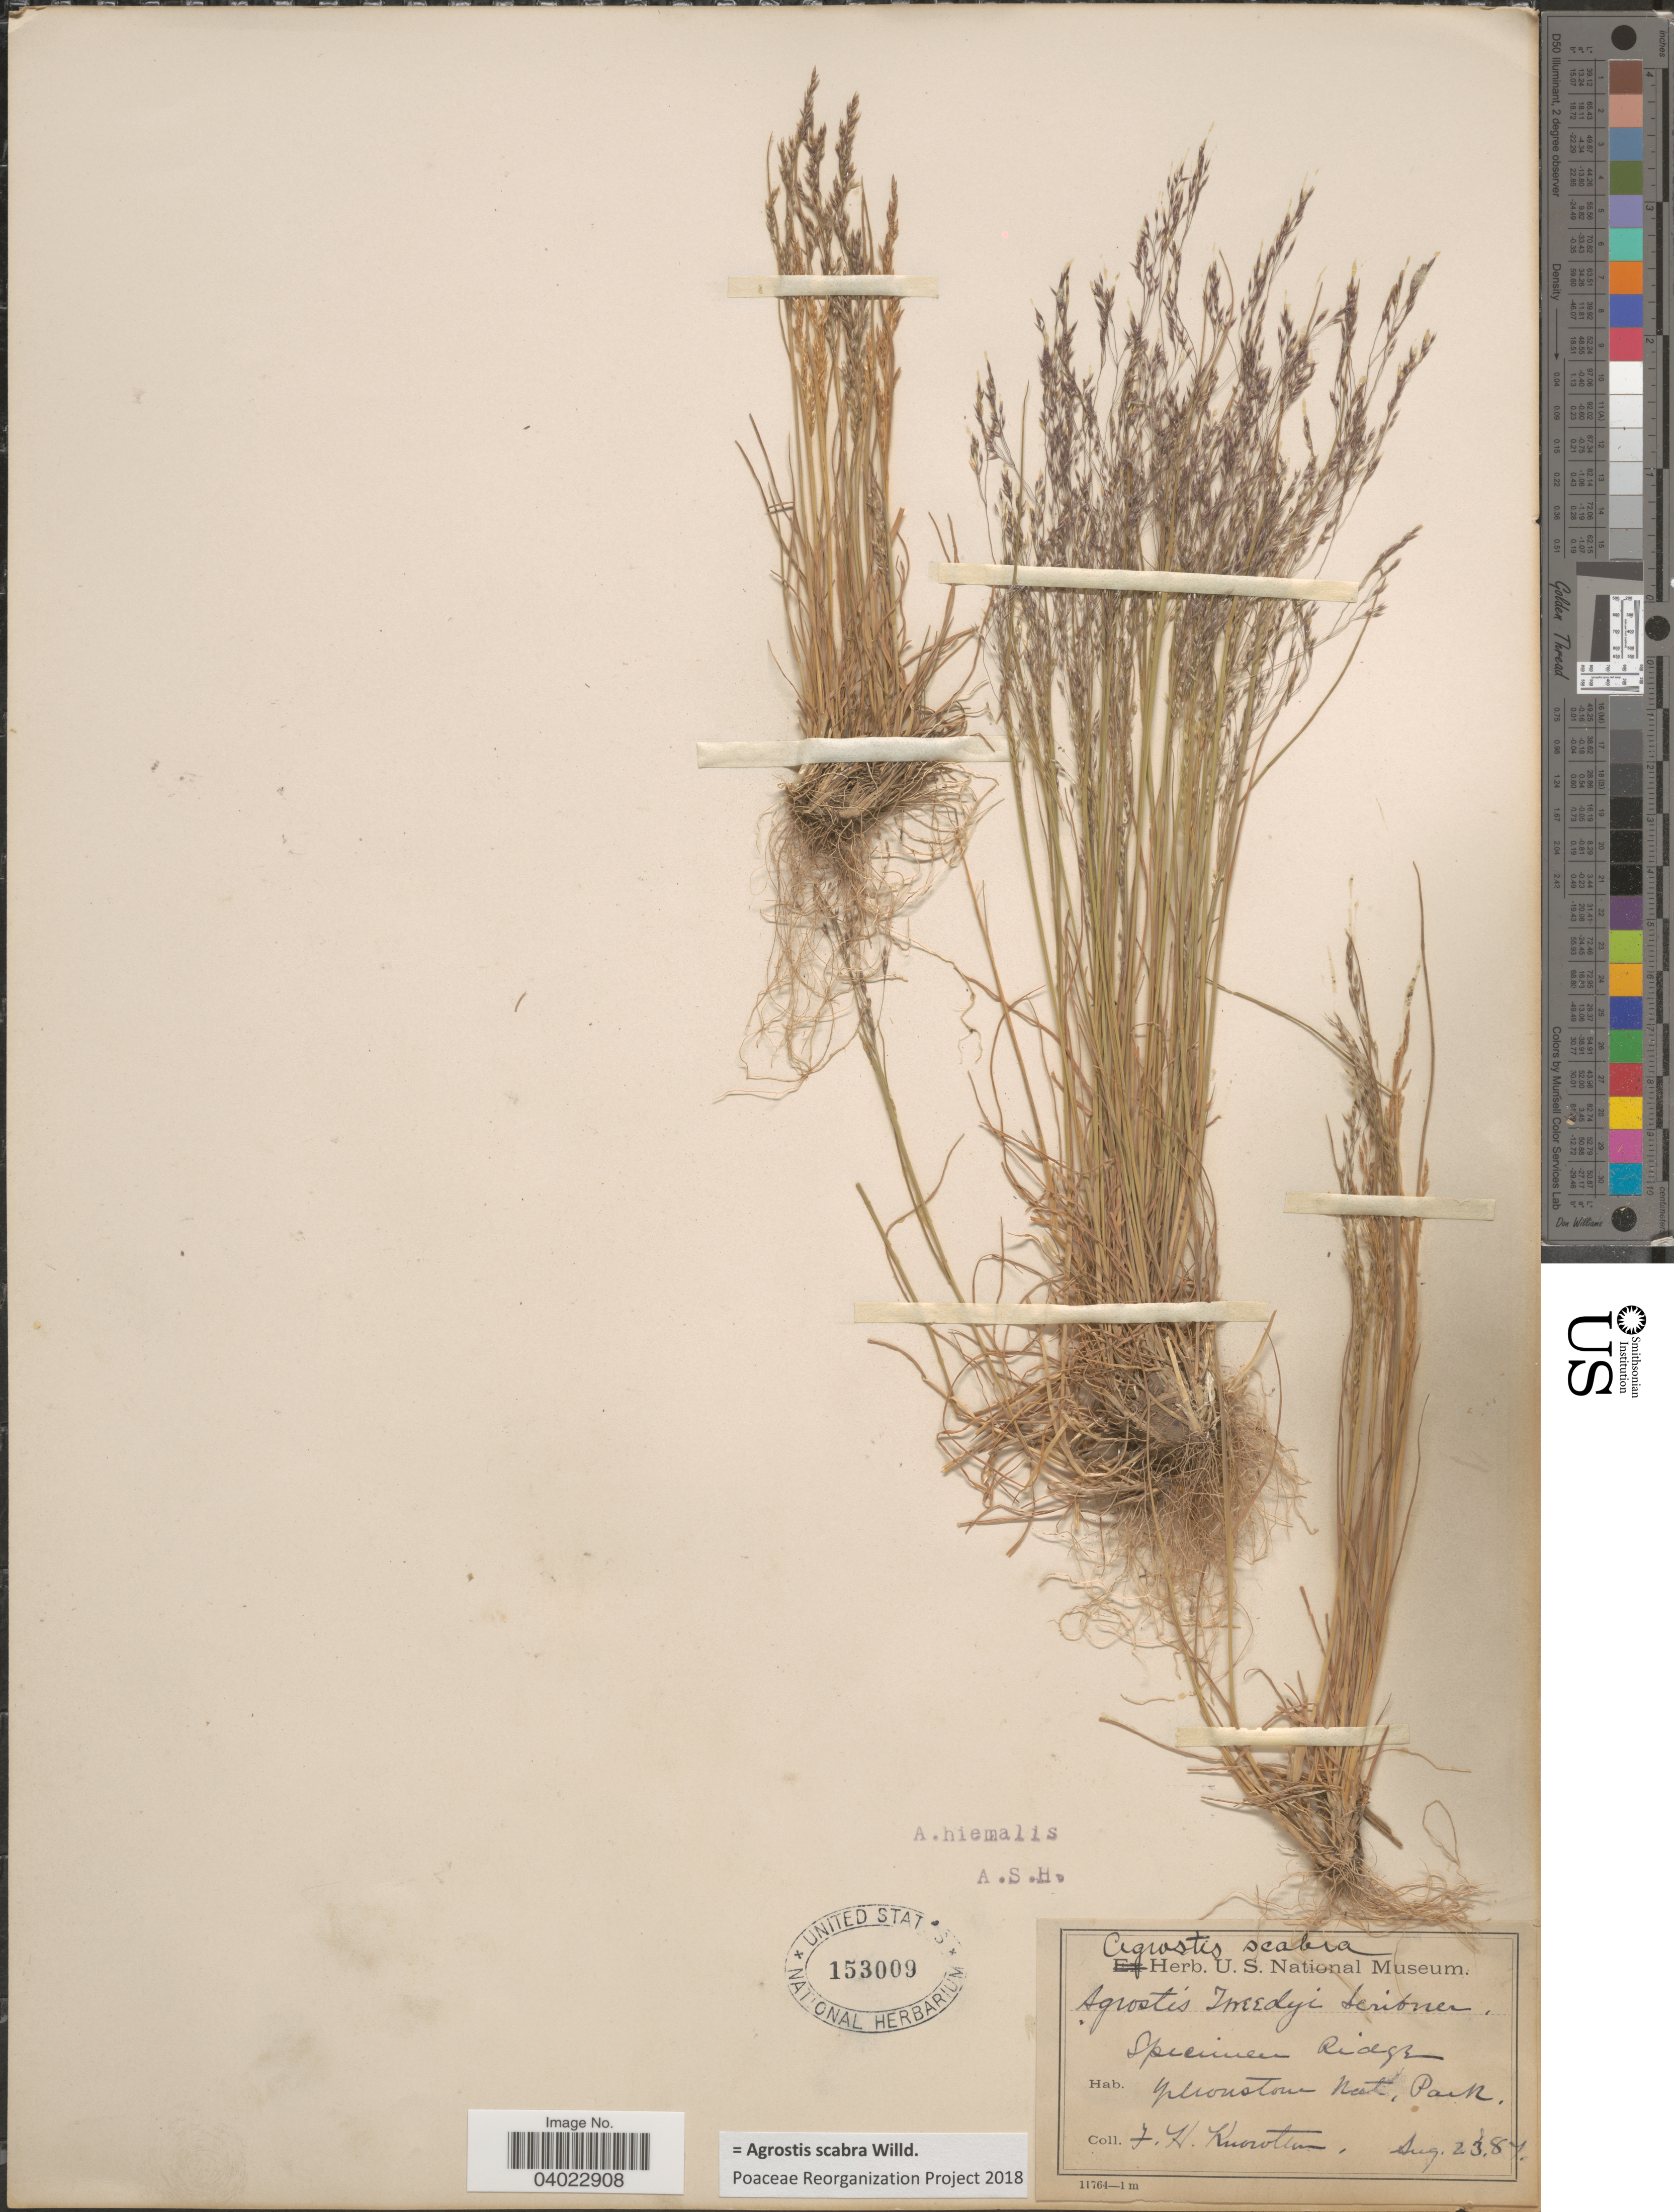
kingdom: Plantae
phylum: Tracheophyta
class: Liliopsida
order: Poales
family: Poaceae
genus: Agrostis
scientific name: Agrostis scabra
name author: Willd.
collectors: F. H. Knowlton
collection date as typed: Transcribed d/m/y: 23/8/87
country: United States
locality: Yellowstone Nat. Park.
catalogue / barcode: US 153009